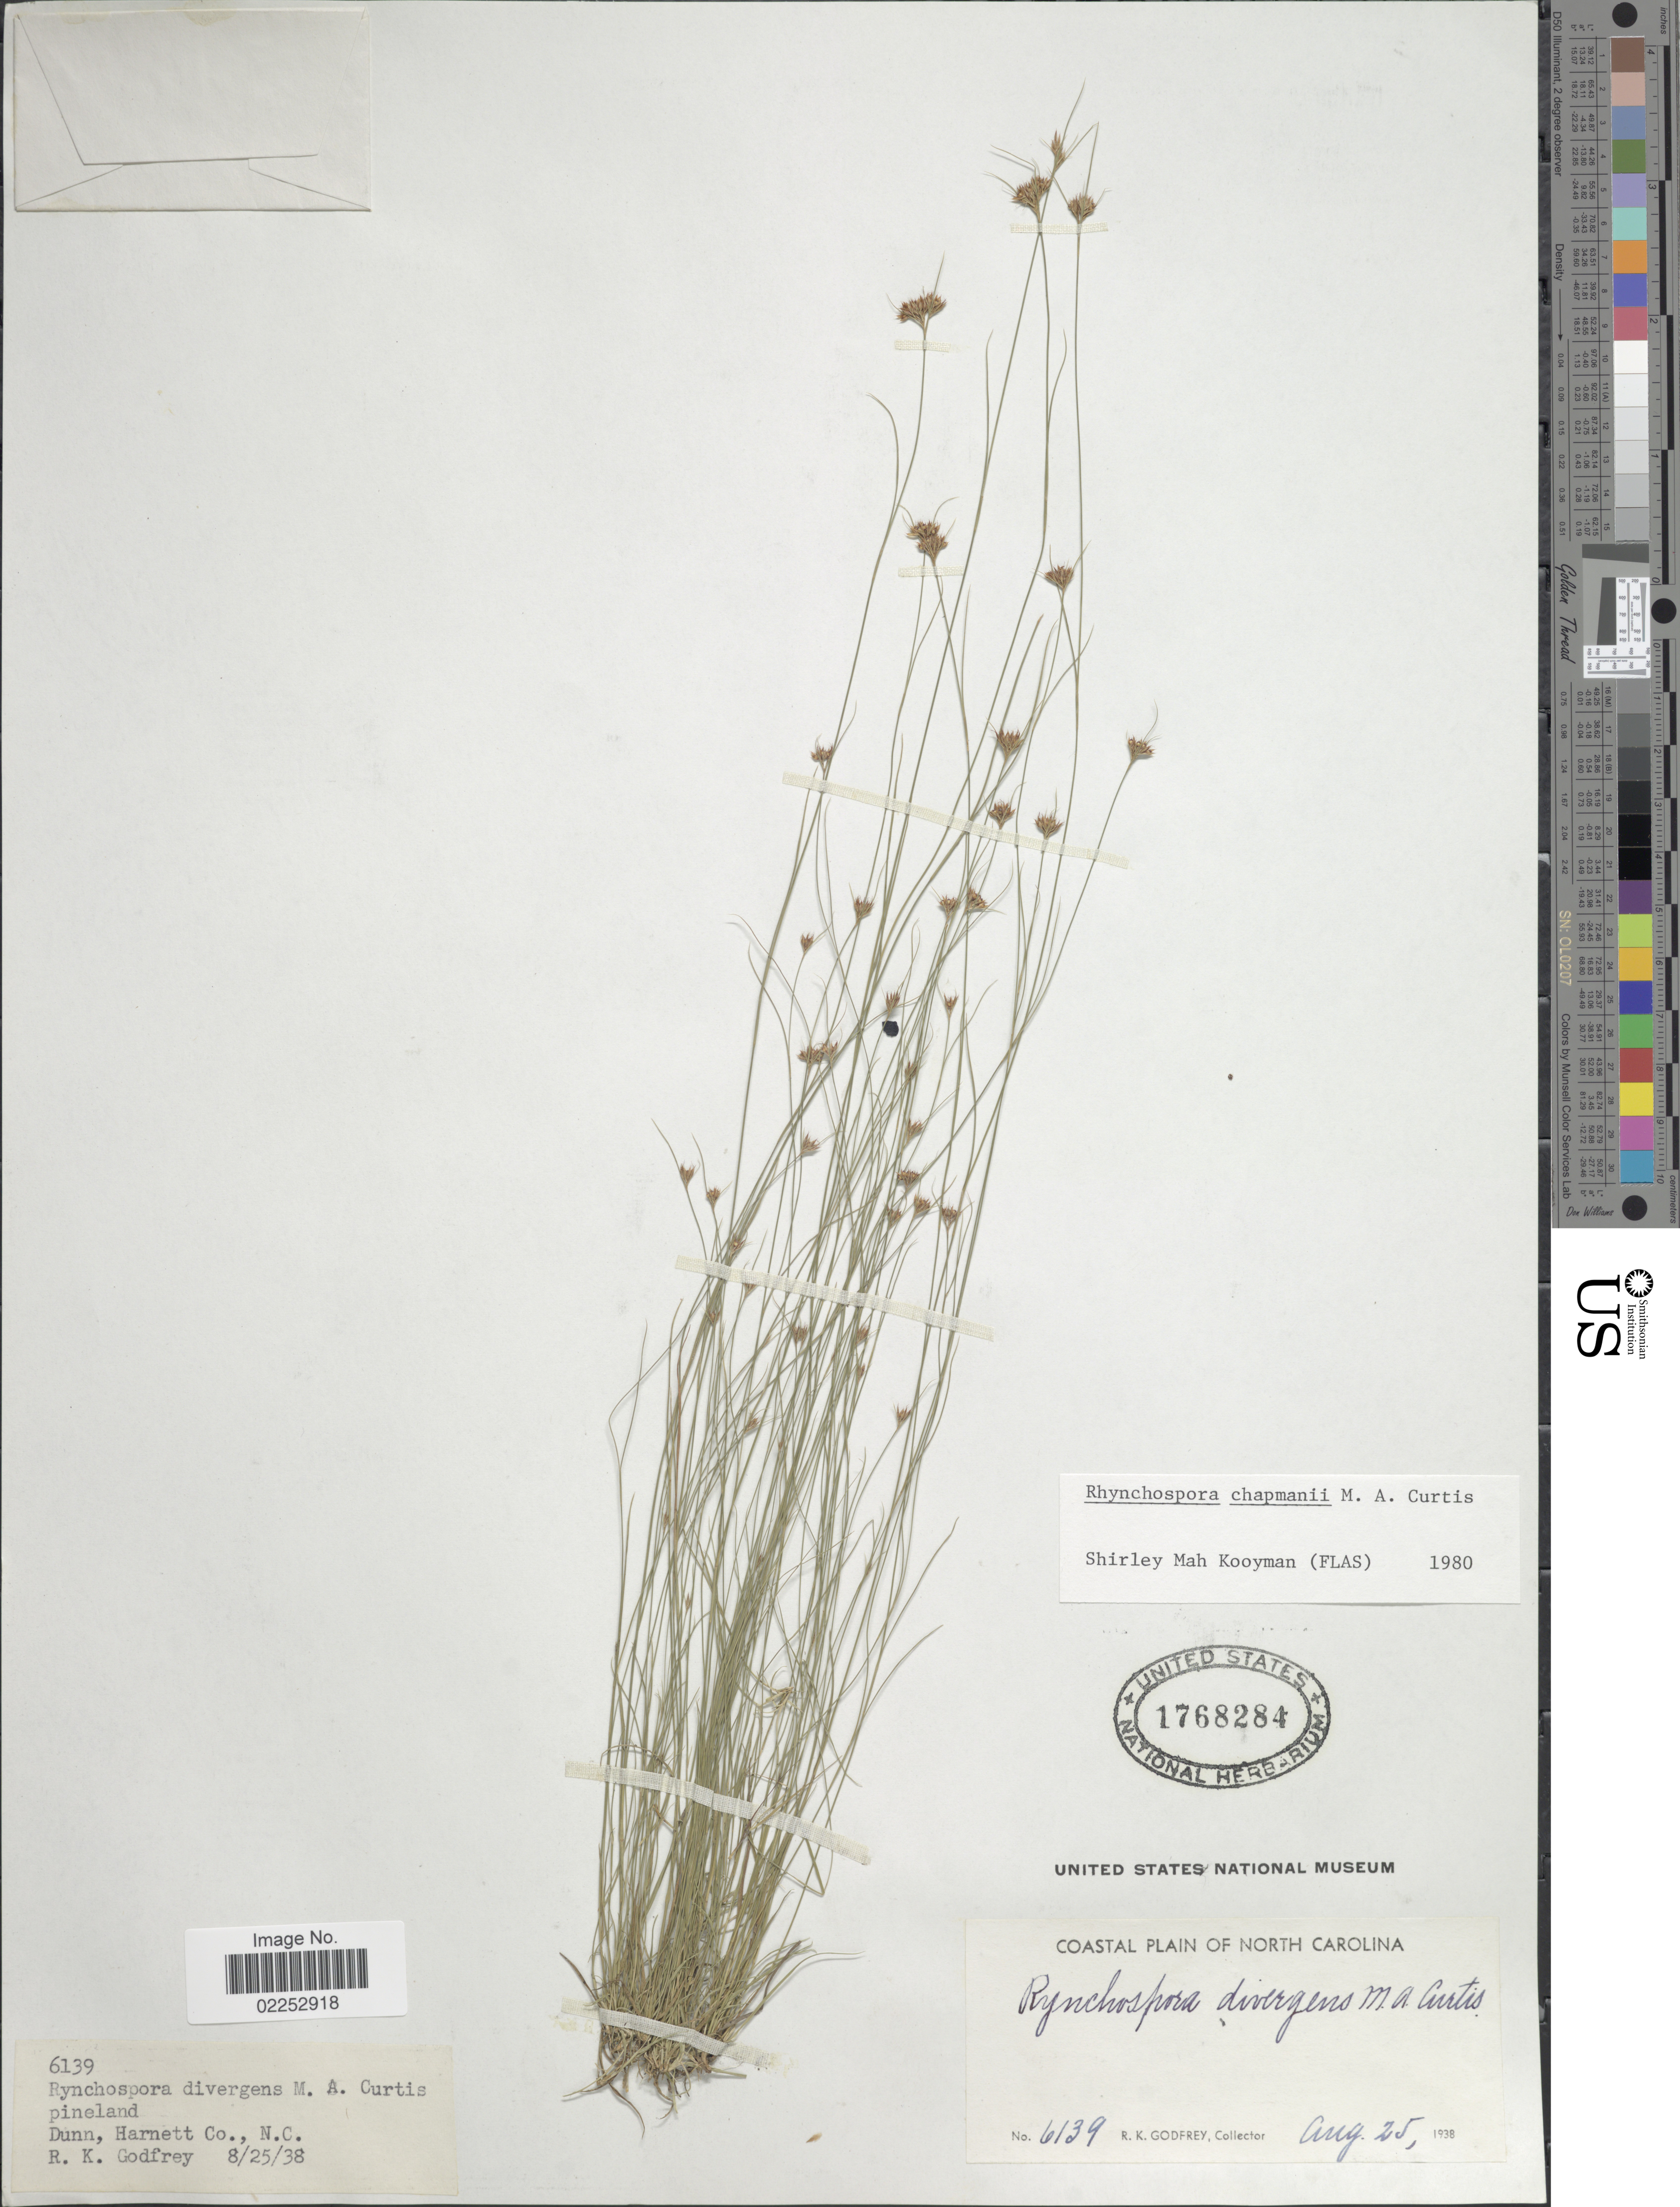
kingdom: Plantae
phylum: Tracheophyta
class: Liliopsida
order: Poales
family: Cyperaceae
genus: Rhynchospora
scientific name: Rhynchospora chapmanii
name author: M.A. Curtis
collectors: R. K. Godfrey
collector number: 6139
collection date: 1938-08-25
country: United States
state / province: North Carolina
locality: Coastal Plain. Dunn, Harnett Co.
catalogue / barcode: US 1768284